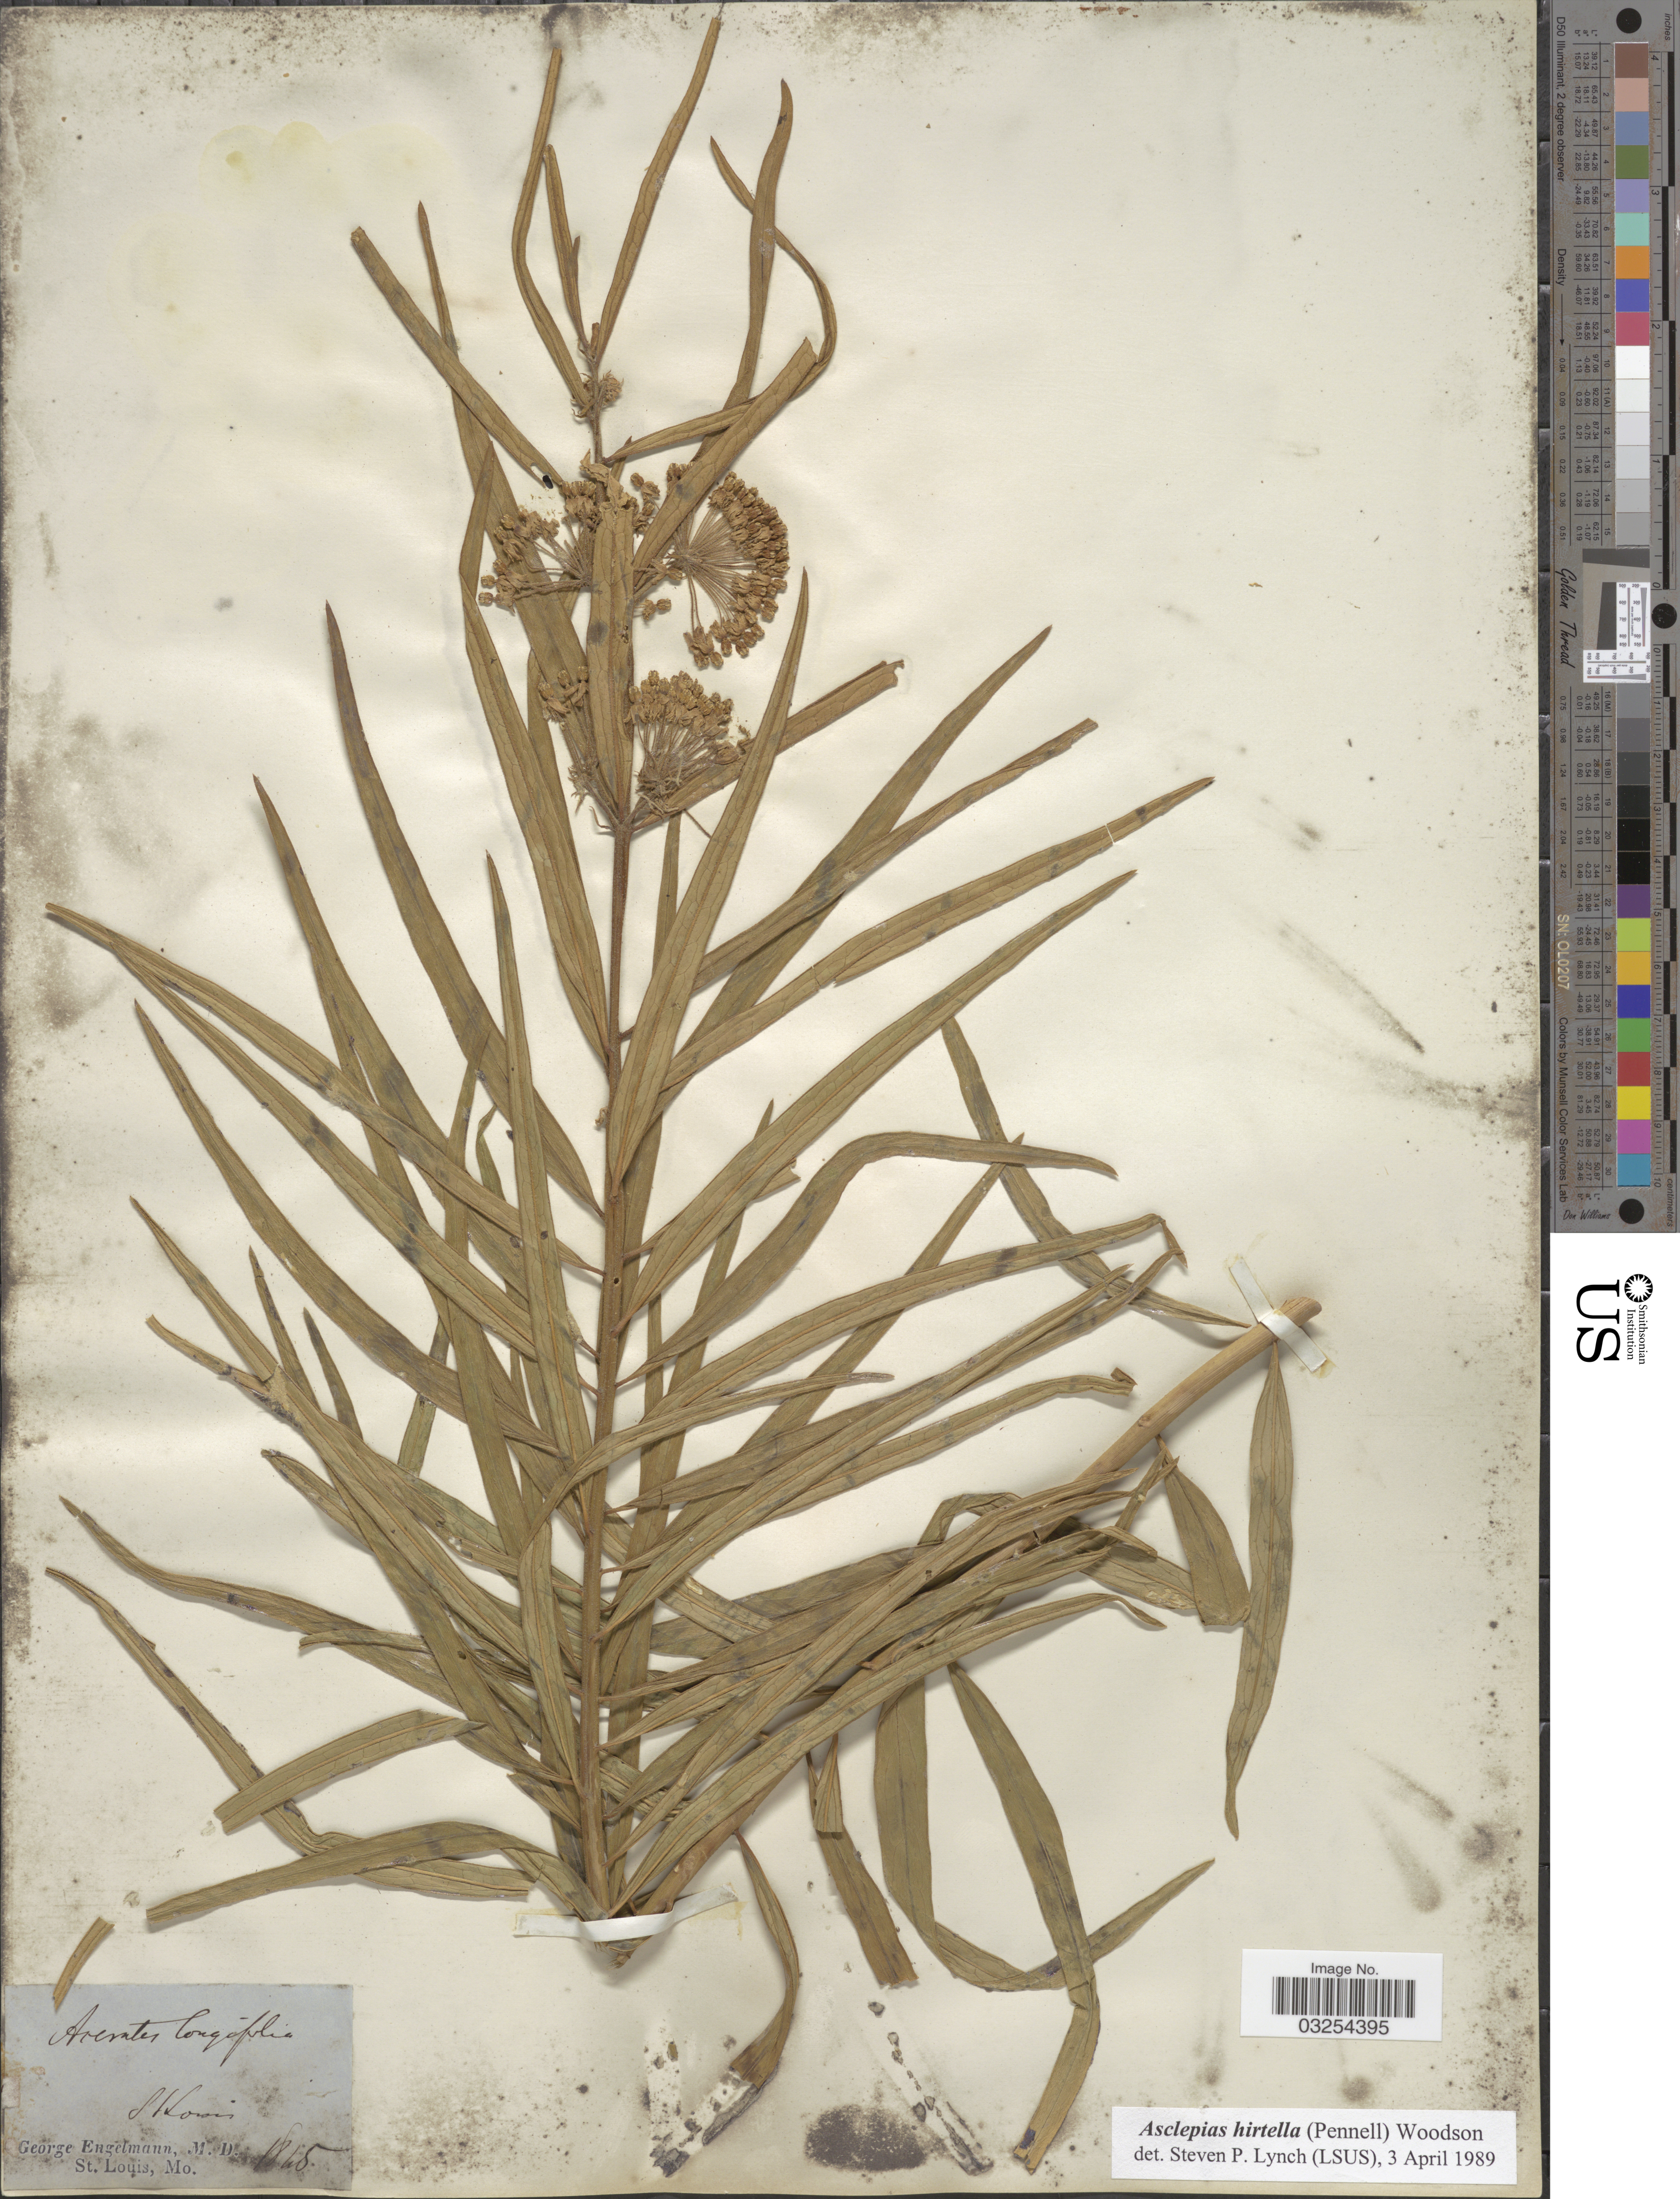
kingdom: Plantae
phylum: Tracheophyta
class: Magnoliopsida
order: Gentianales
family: Apocynaceae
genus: Asclepias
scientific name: Asclepias hirtella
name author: (Pennell) Woodson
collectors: G. Engelmann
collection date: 1845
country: United States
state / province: Missouri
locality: St. Louis.